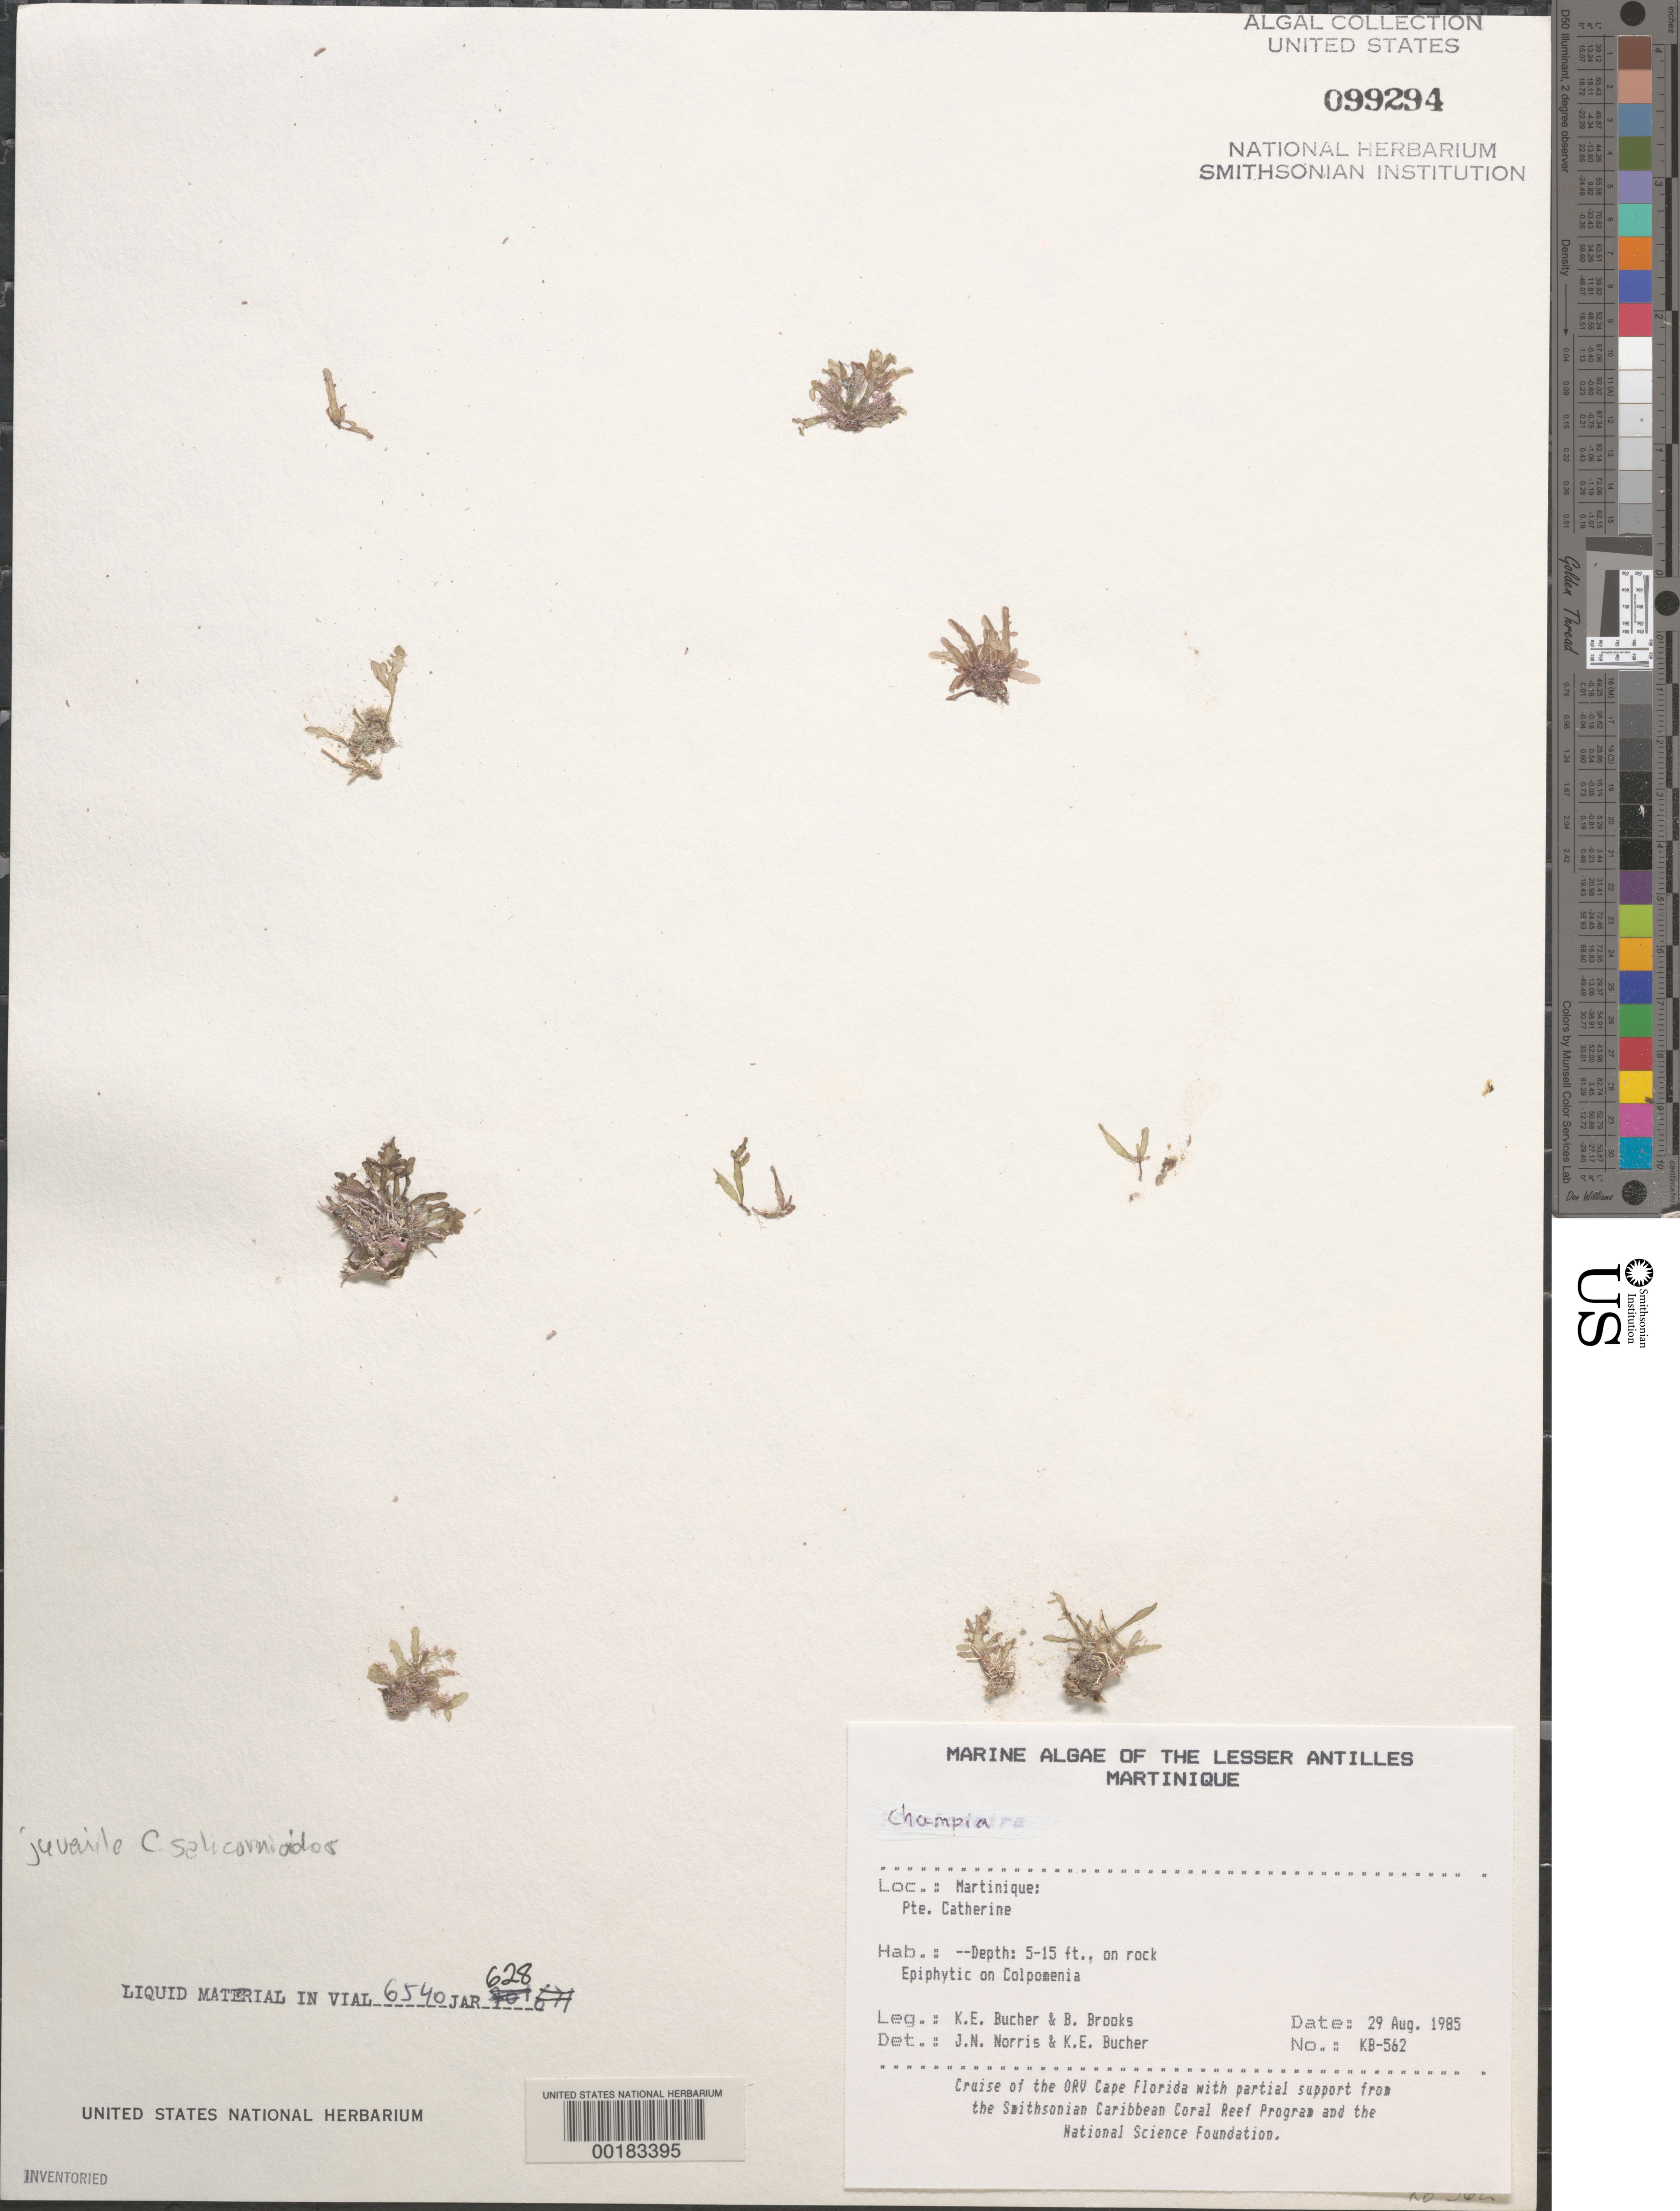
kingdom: Plantae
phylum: Rhodophyta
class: Florideophyceae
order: Rhodymeniales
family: Champiaceae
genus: Champia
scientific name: Champia salicornioides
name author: Harv.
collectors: K. E. Bucher & B. Brooks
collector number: KB-562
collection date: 1985-08-29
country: Martinique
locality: Lesser Antilles. Pte. Catherine.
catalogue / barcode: US 99294